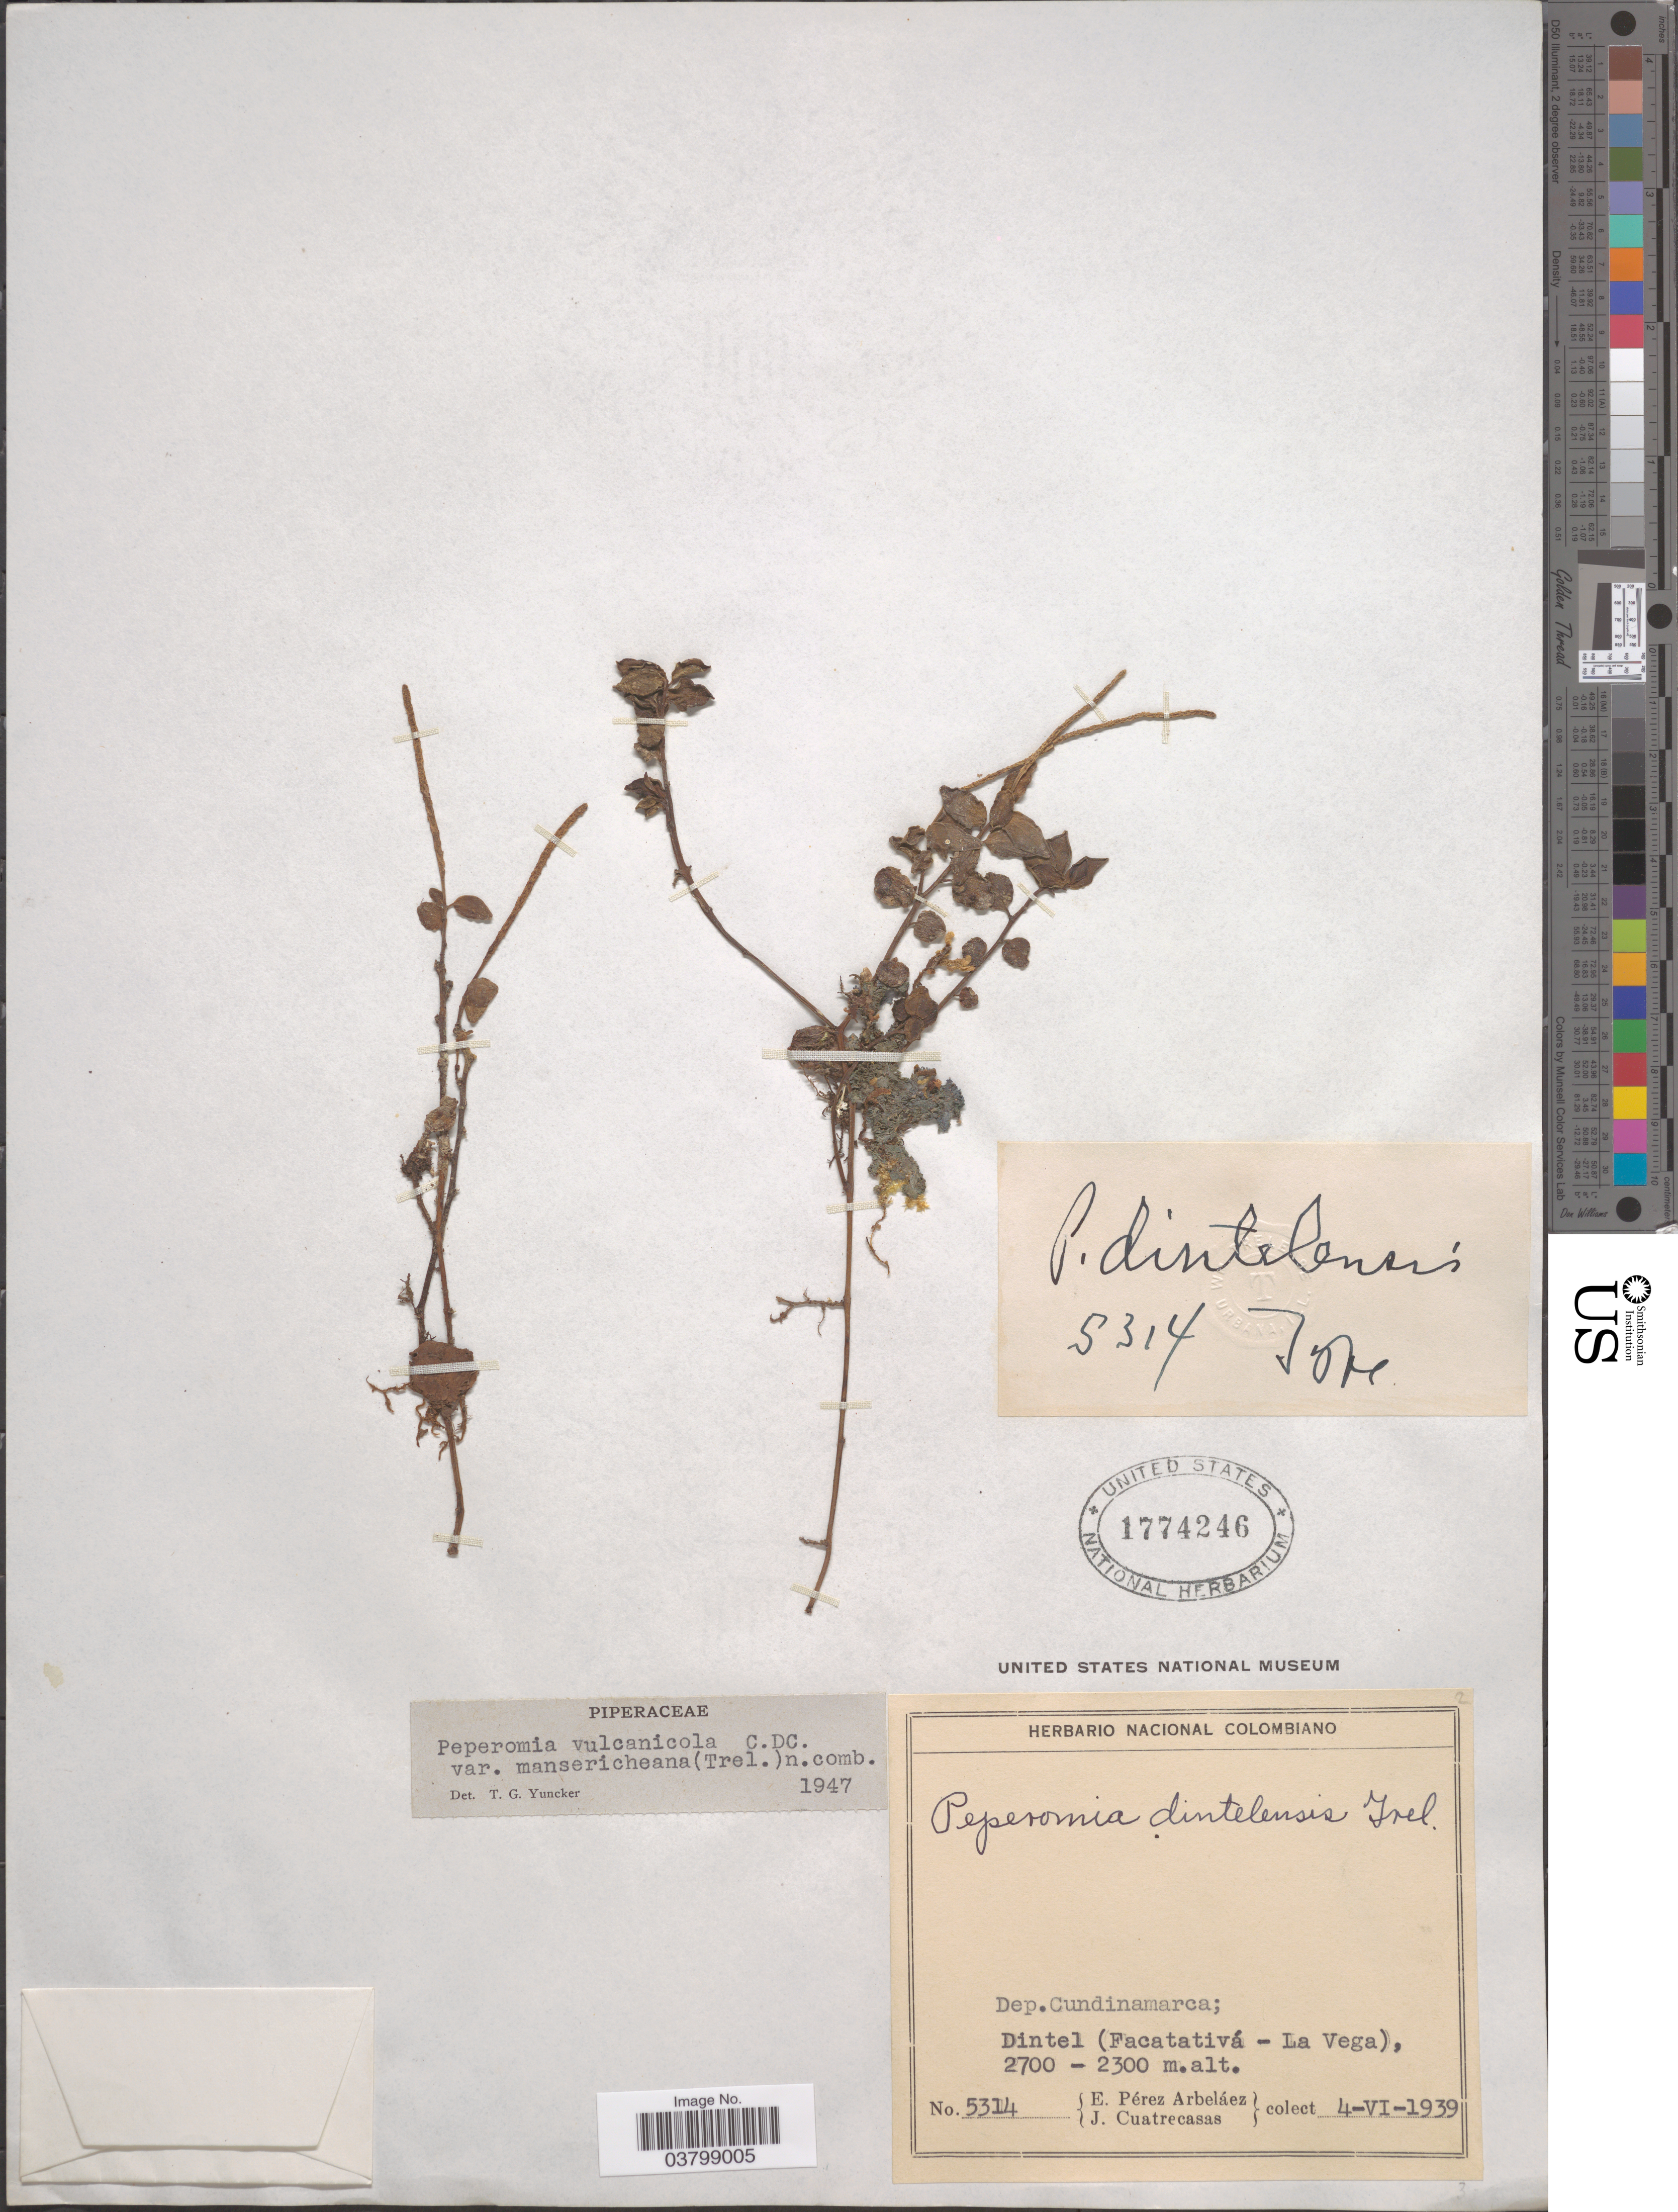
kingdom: Plantae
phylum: Tracheophyta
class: Magnoliopsida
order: Piperales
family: Piperaceae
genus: Peperomia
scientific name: Peperomia vulcanicola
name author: C. DC.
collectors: E. Pérez Arbeláez & J. Cuatrecasas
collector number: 5314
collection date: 1939-06-04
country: Colombia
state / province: Cundinamarca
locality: Dep. Cundinamarca; Dintal (Facatativá - La Vega).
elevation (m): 2300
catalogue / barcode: US 1774246